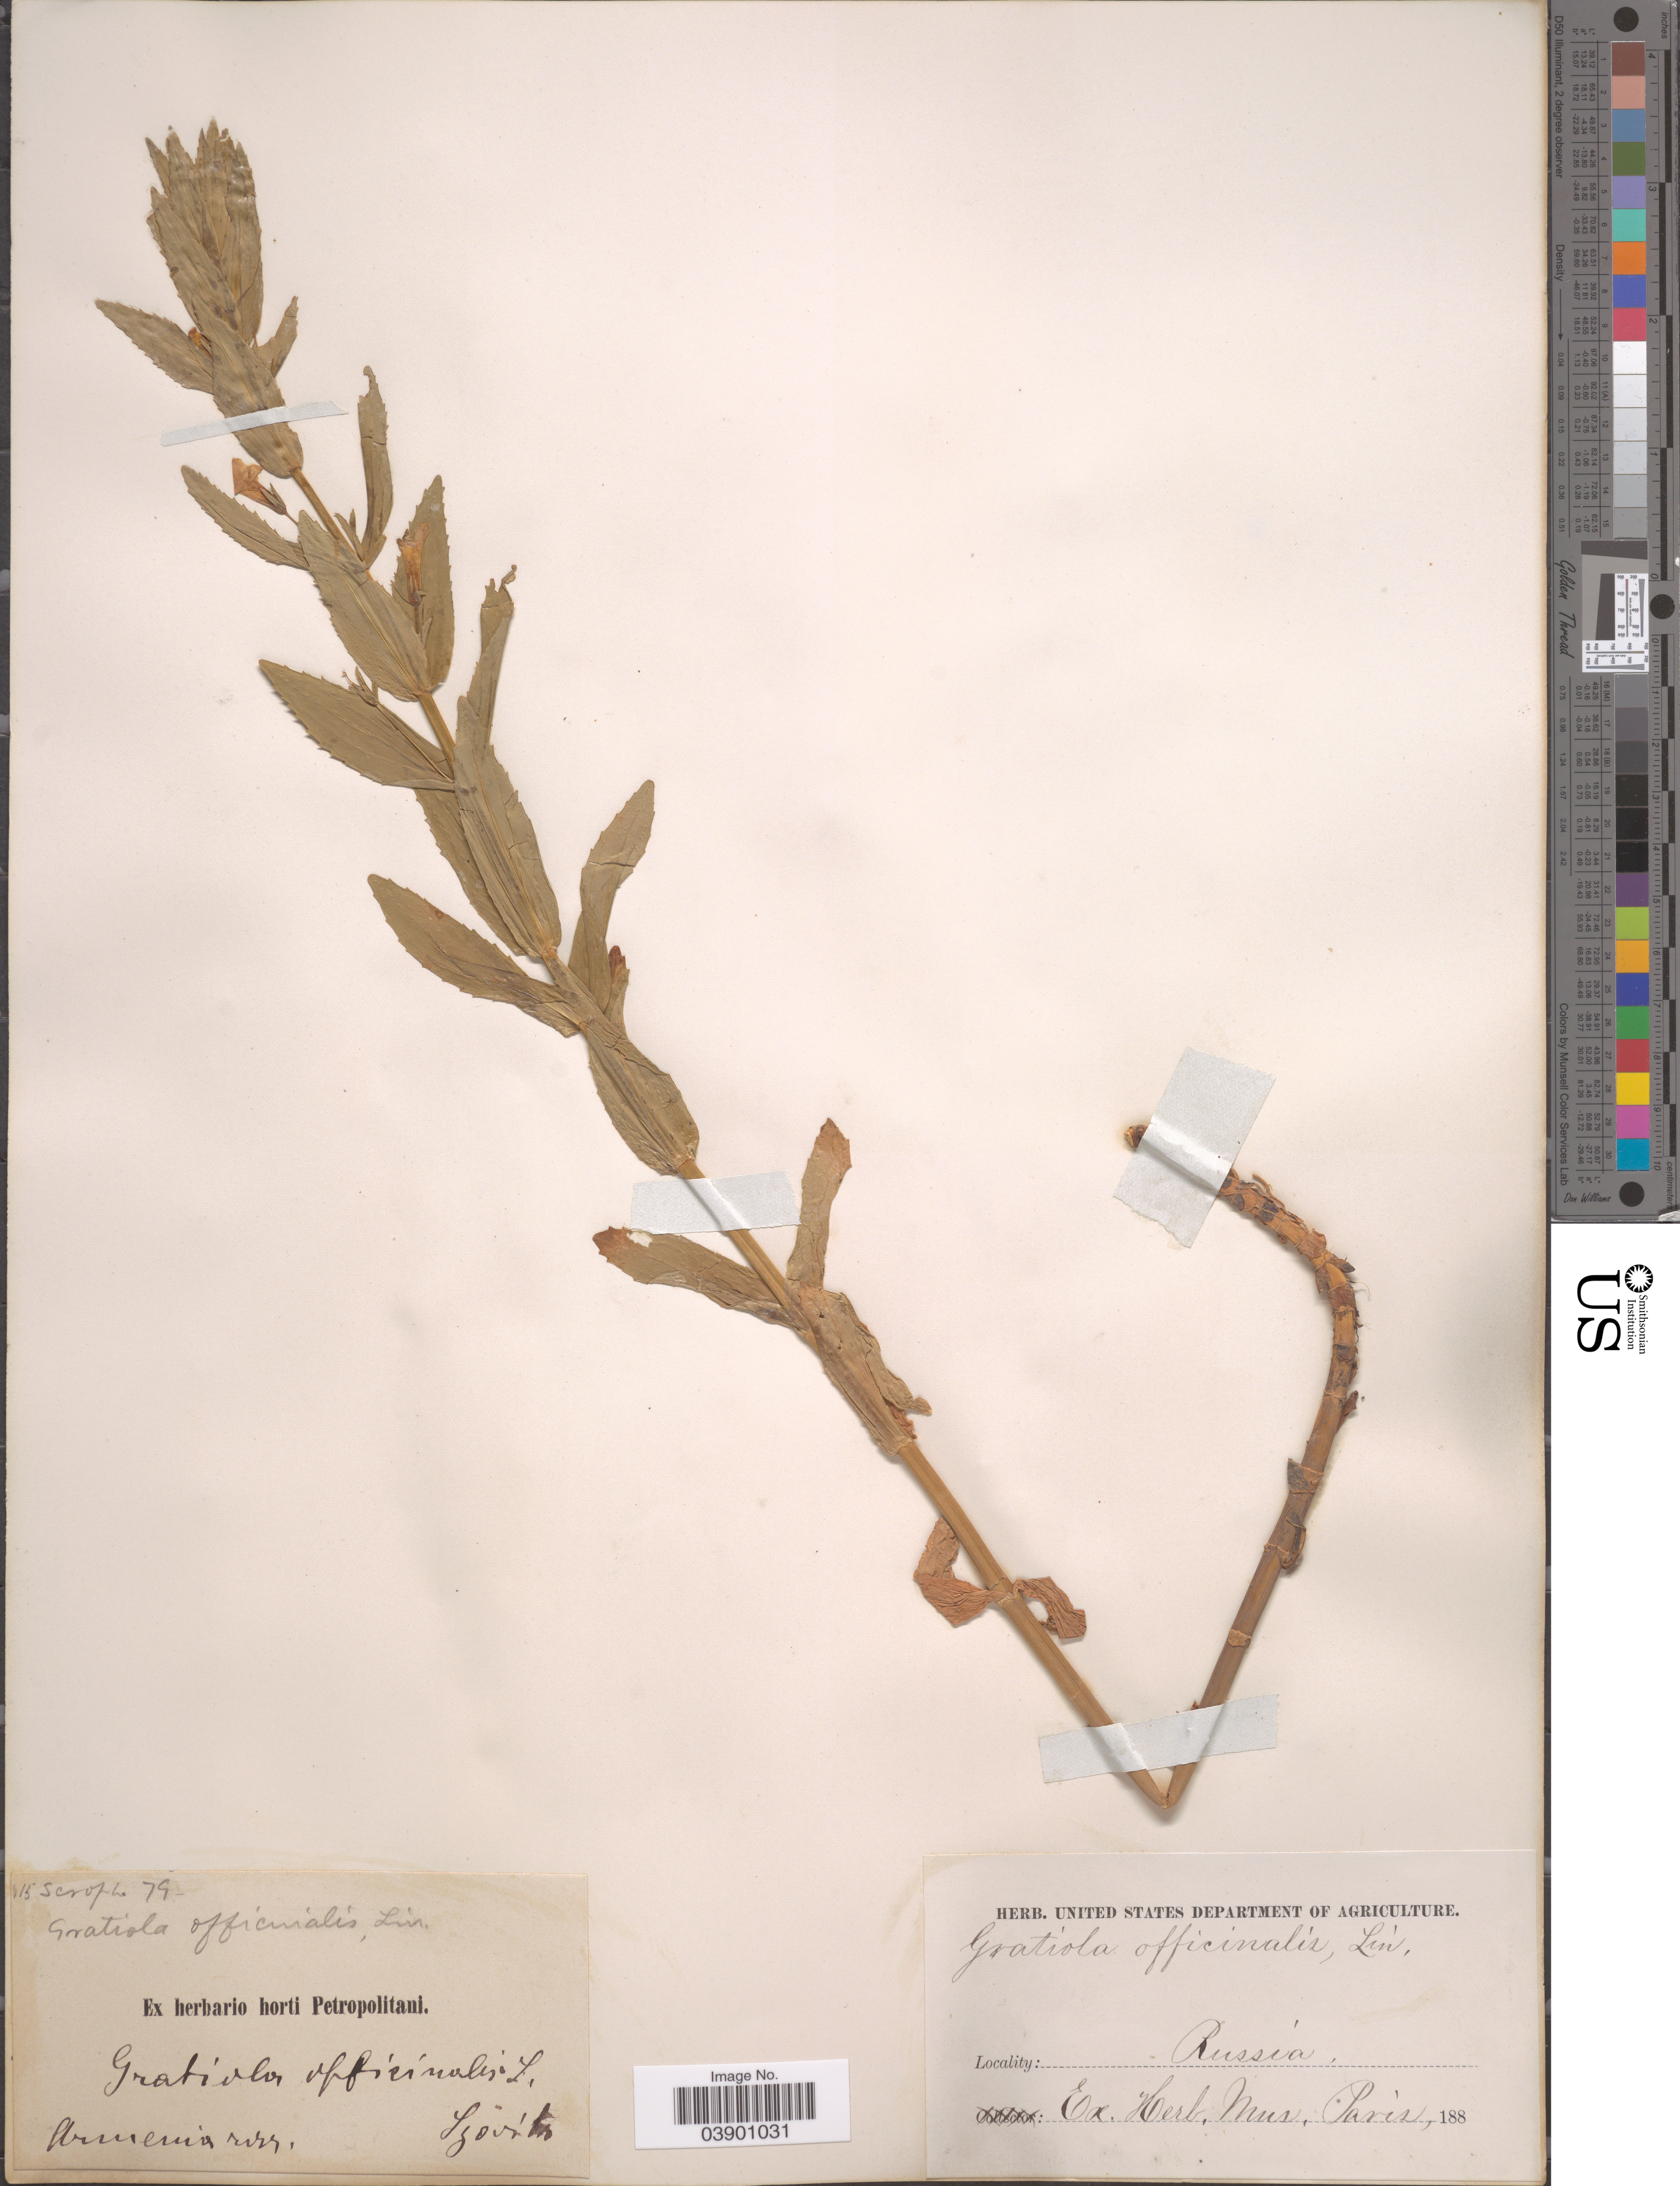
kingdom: Plantae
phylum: Tracheophyta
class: Magnoliopsida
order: Lamiales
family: Plantaginaceae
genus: Gratiola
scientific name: Gratiola officinalis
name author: L.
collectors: Szovits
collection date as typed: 188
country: Armenia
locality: Armenia River.